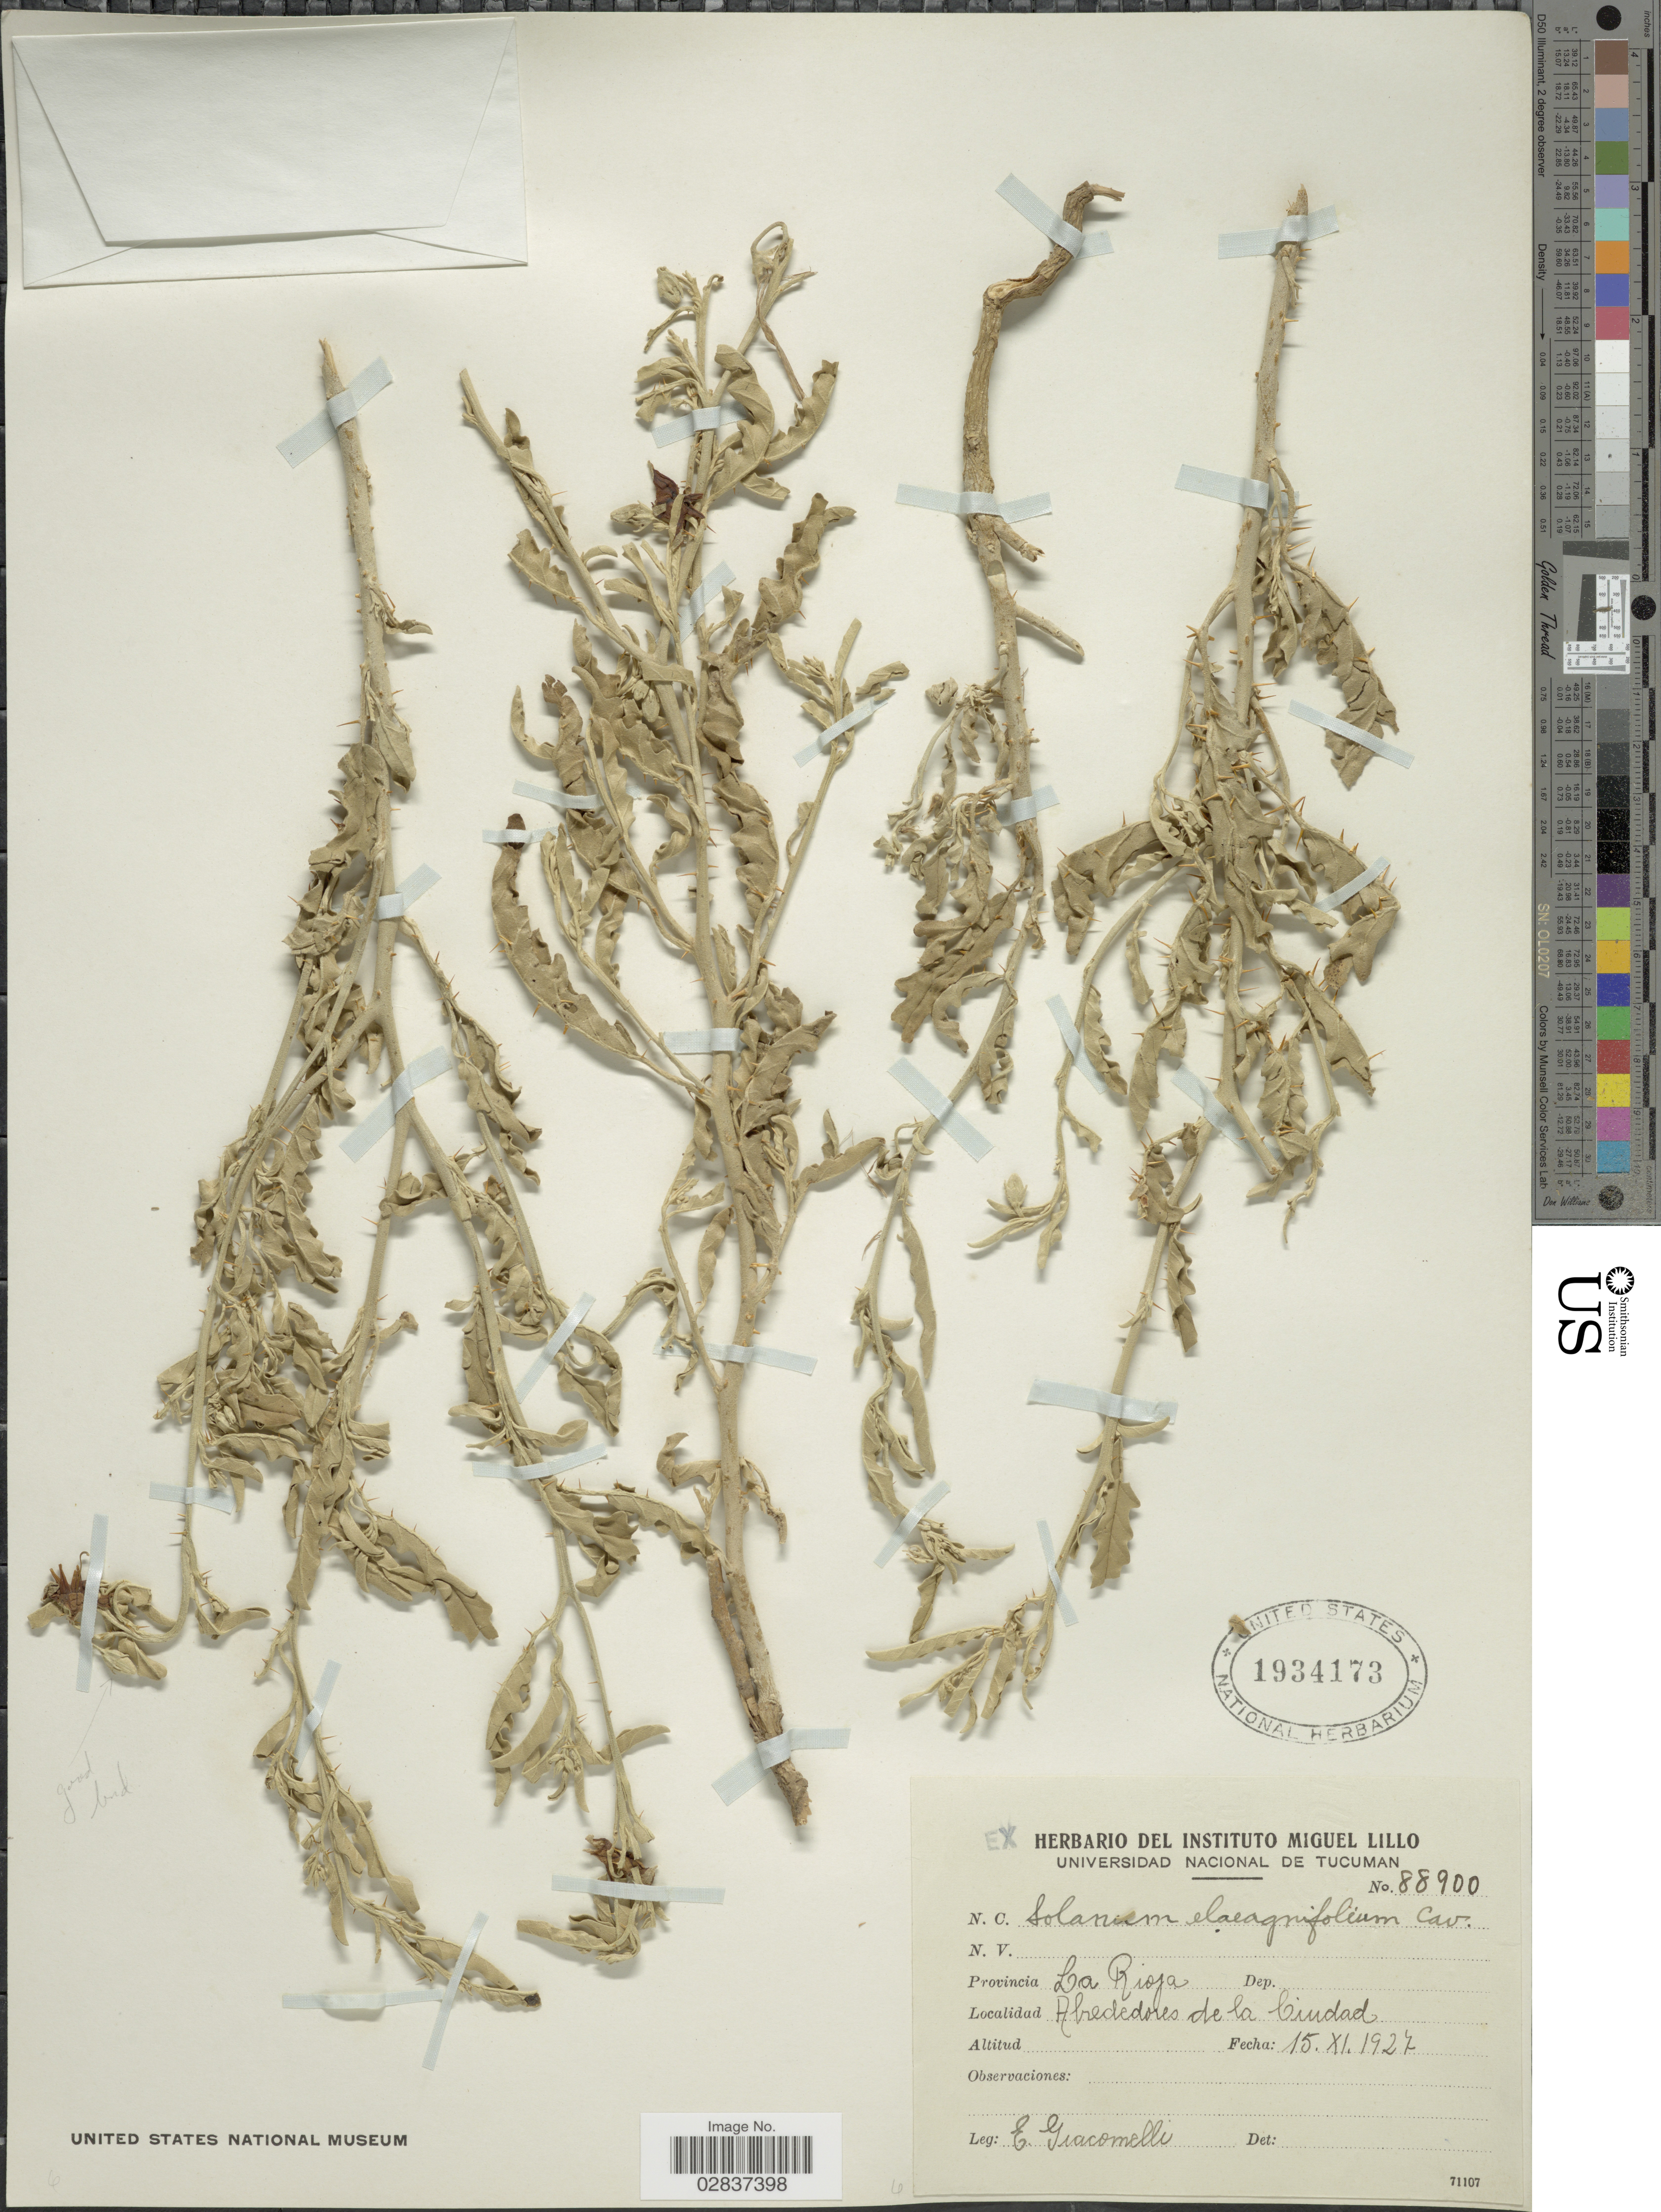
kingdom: Plantae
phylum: Tracheophyta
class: Magnoliopsida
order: Solanales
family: Solanaceae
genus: Solanum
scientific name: Solanum elaeagnifolium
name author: Cav.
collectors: E. Giacomelli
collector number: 88900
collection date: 1927-11-15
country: Argentina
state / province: La Rioja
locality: Provincia La Rioja, Alrededores de la Ciudad.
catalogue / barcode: US 1934173